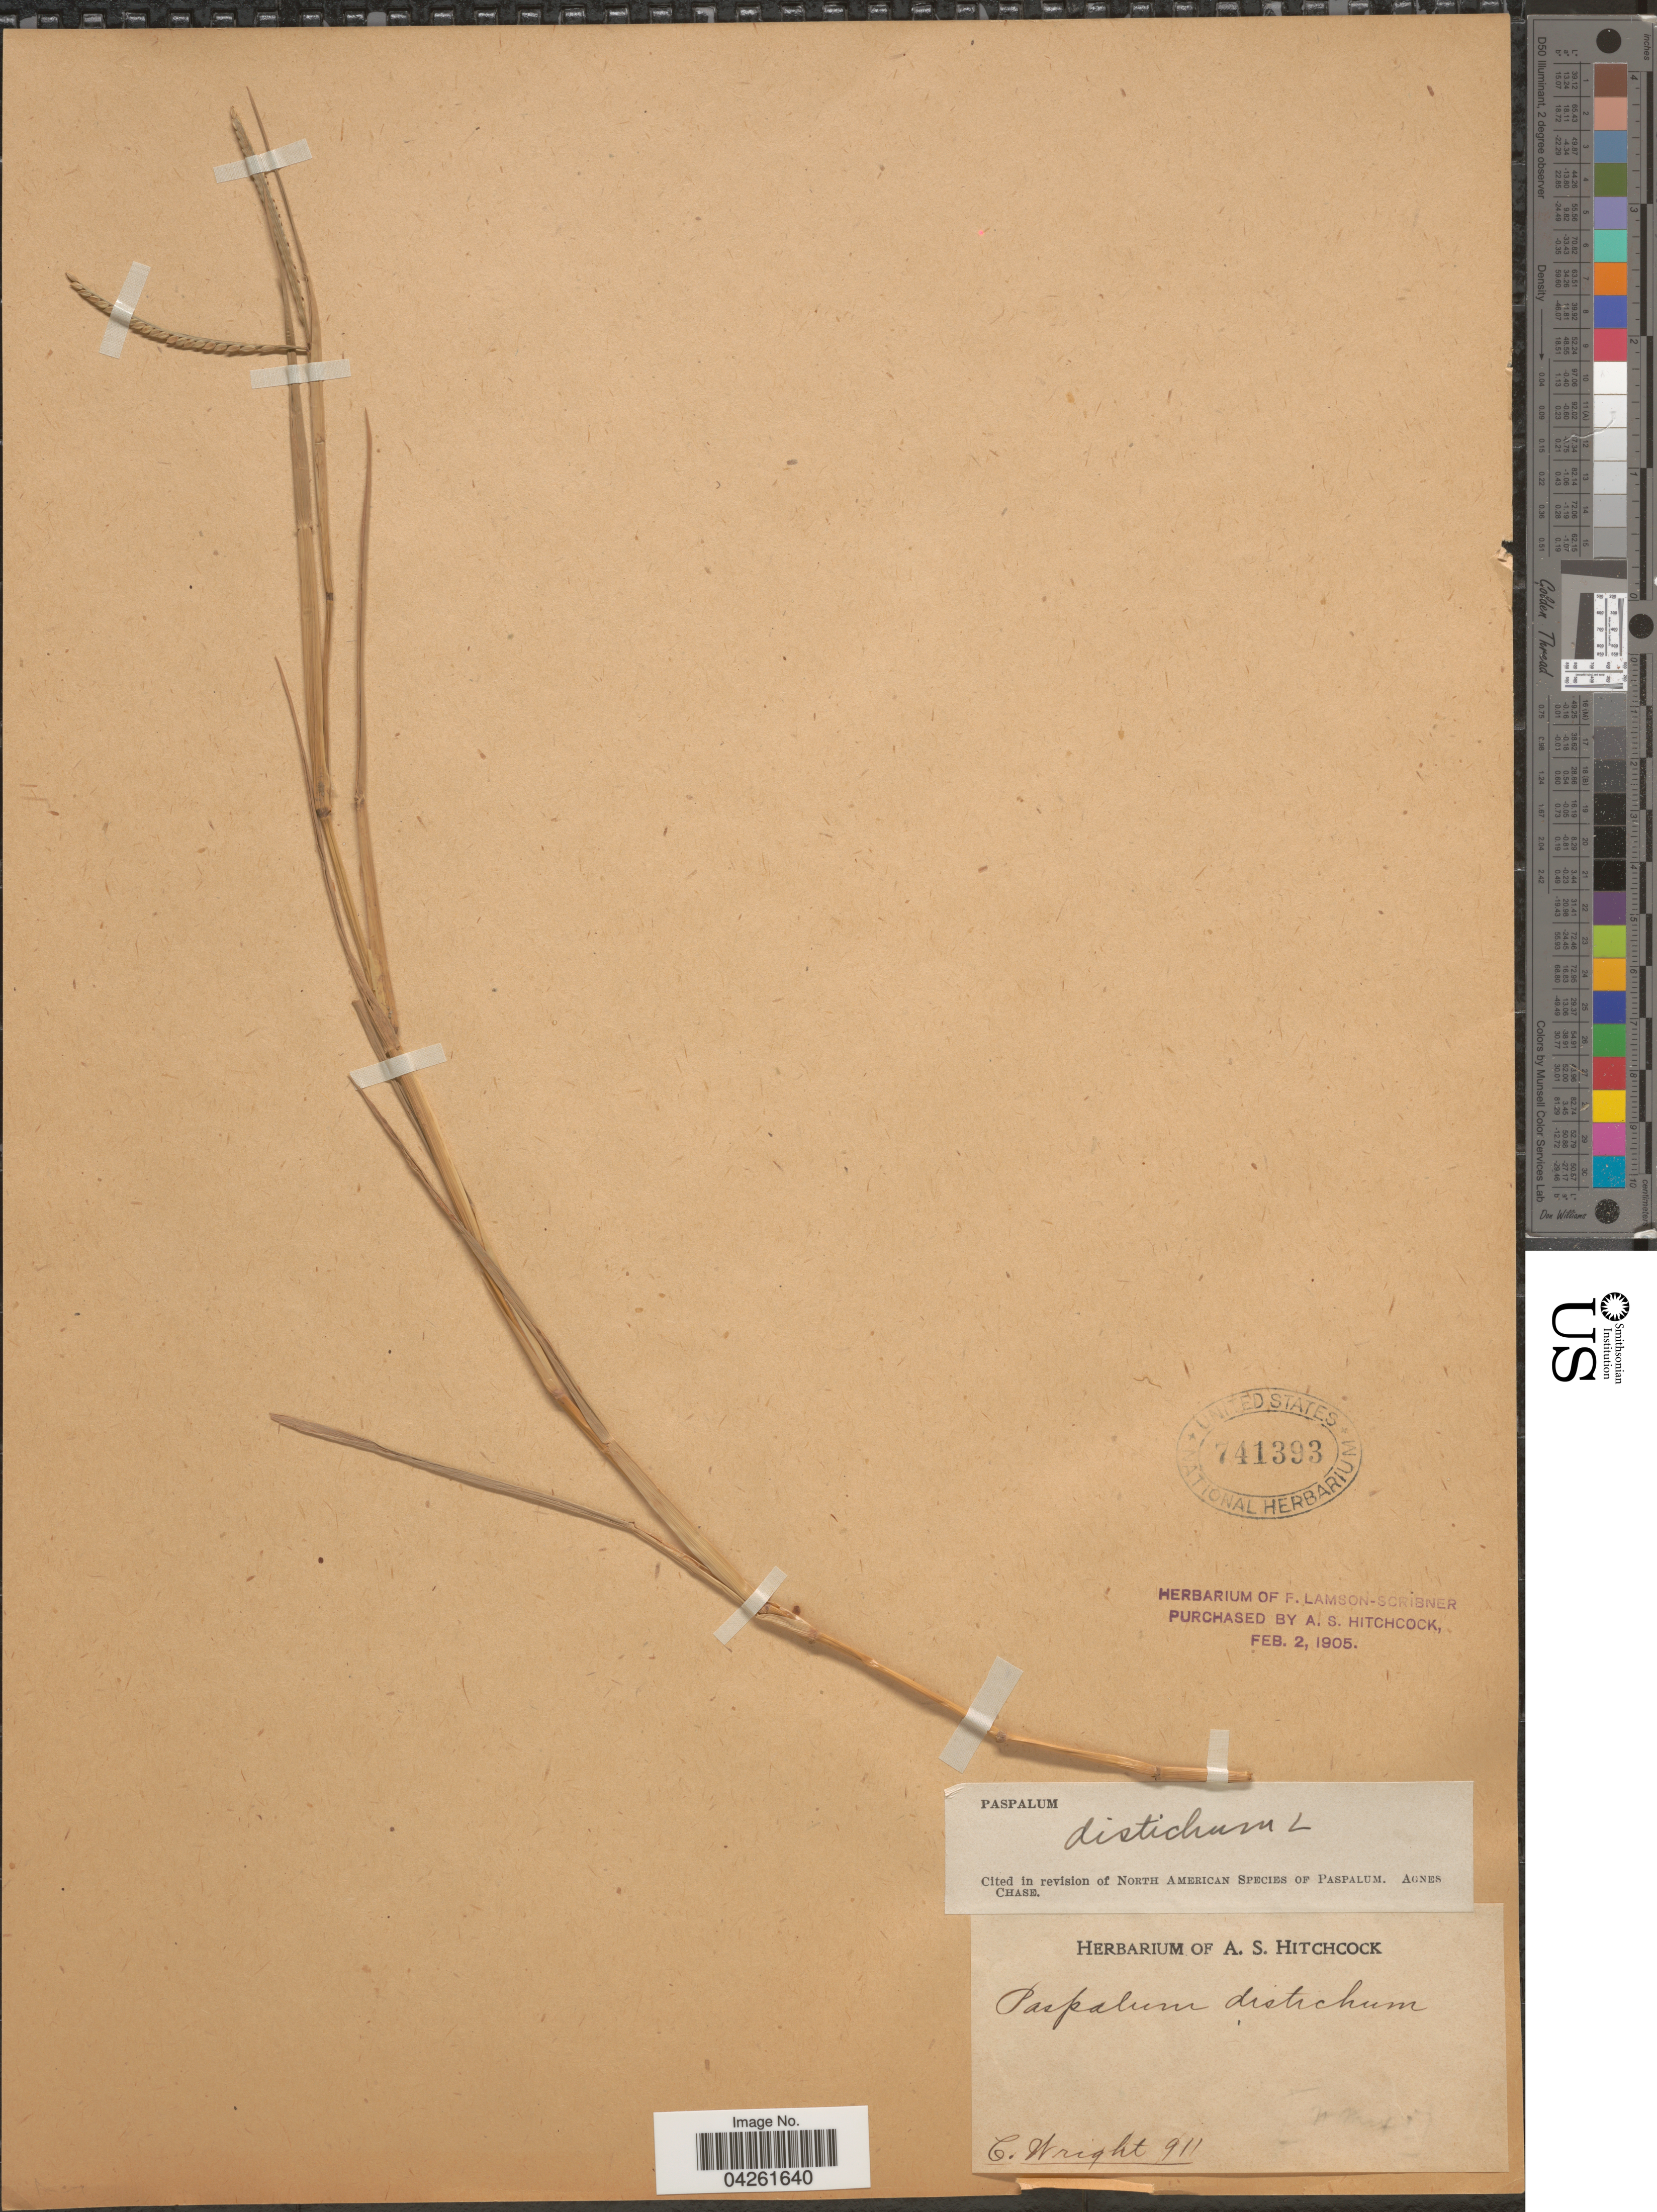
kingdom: Plantae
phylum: Tracheophyta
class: Liliopsida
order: Poales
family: Poaceae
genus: Paspalum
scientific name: Paspalum distichum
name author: L.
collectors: C. Wright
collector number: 911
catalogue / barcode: US 741393